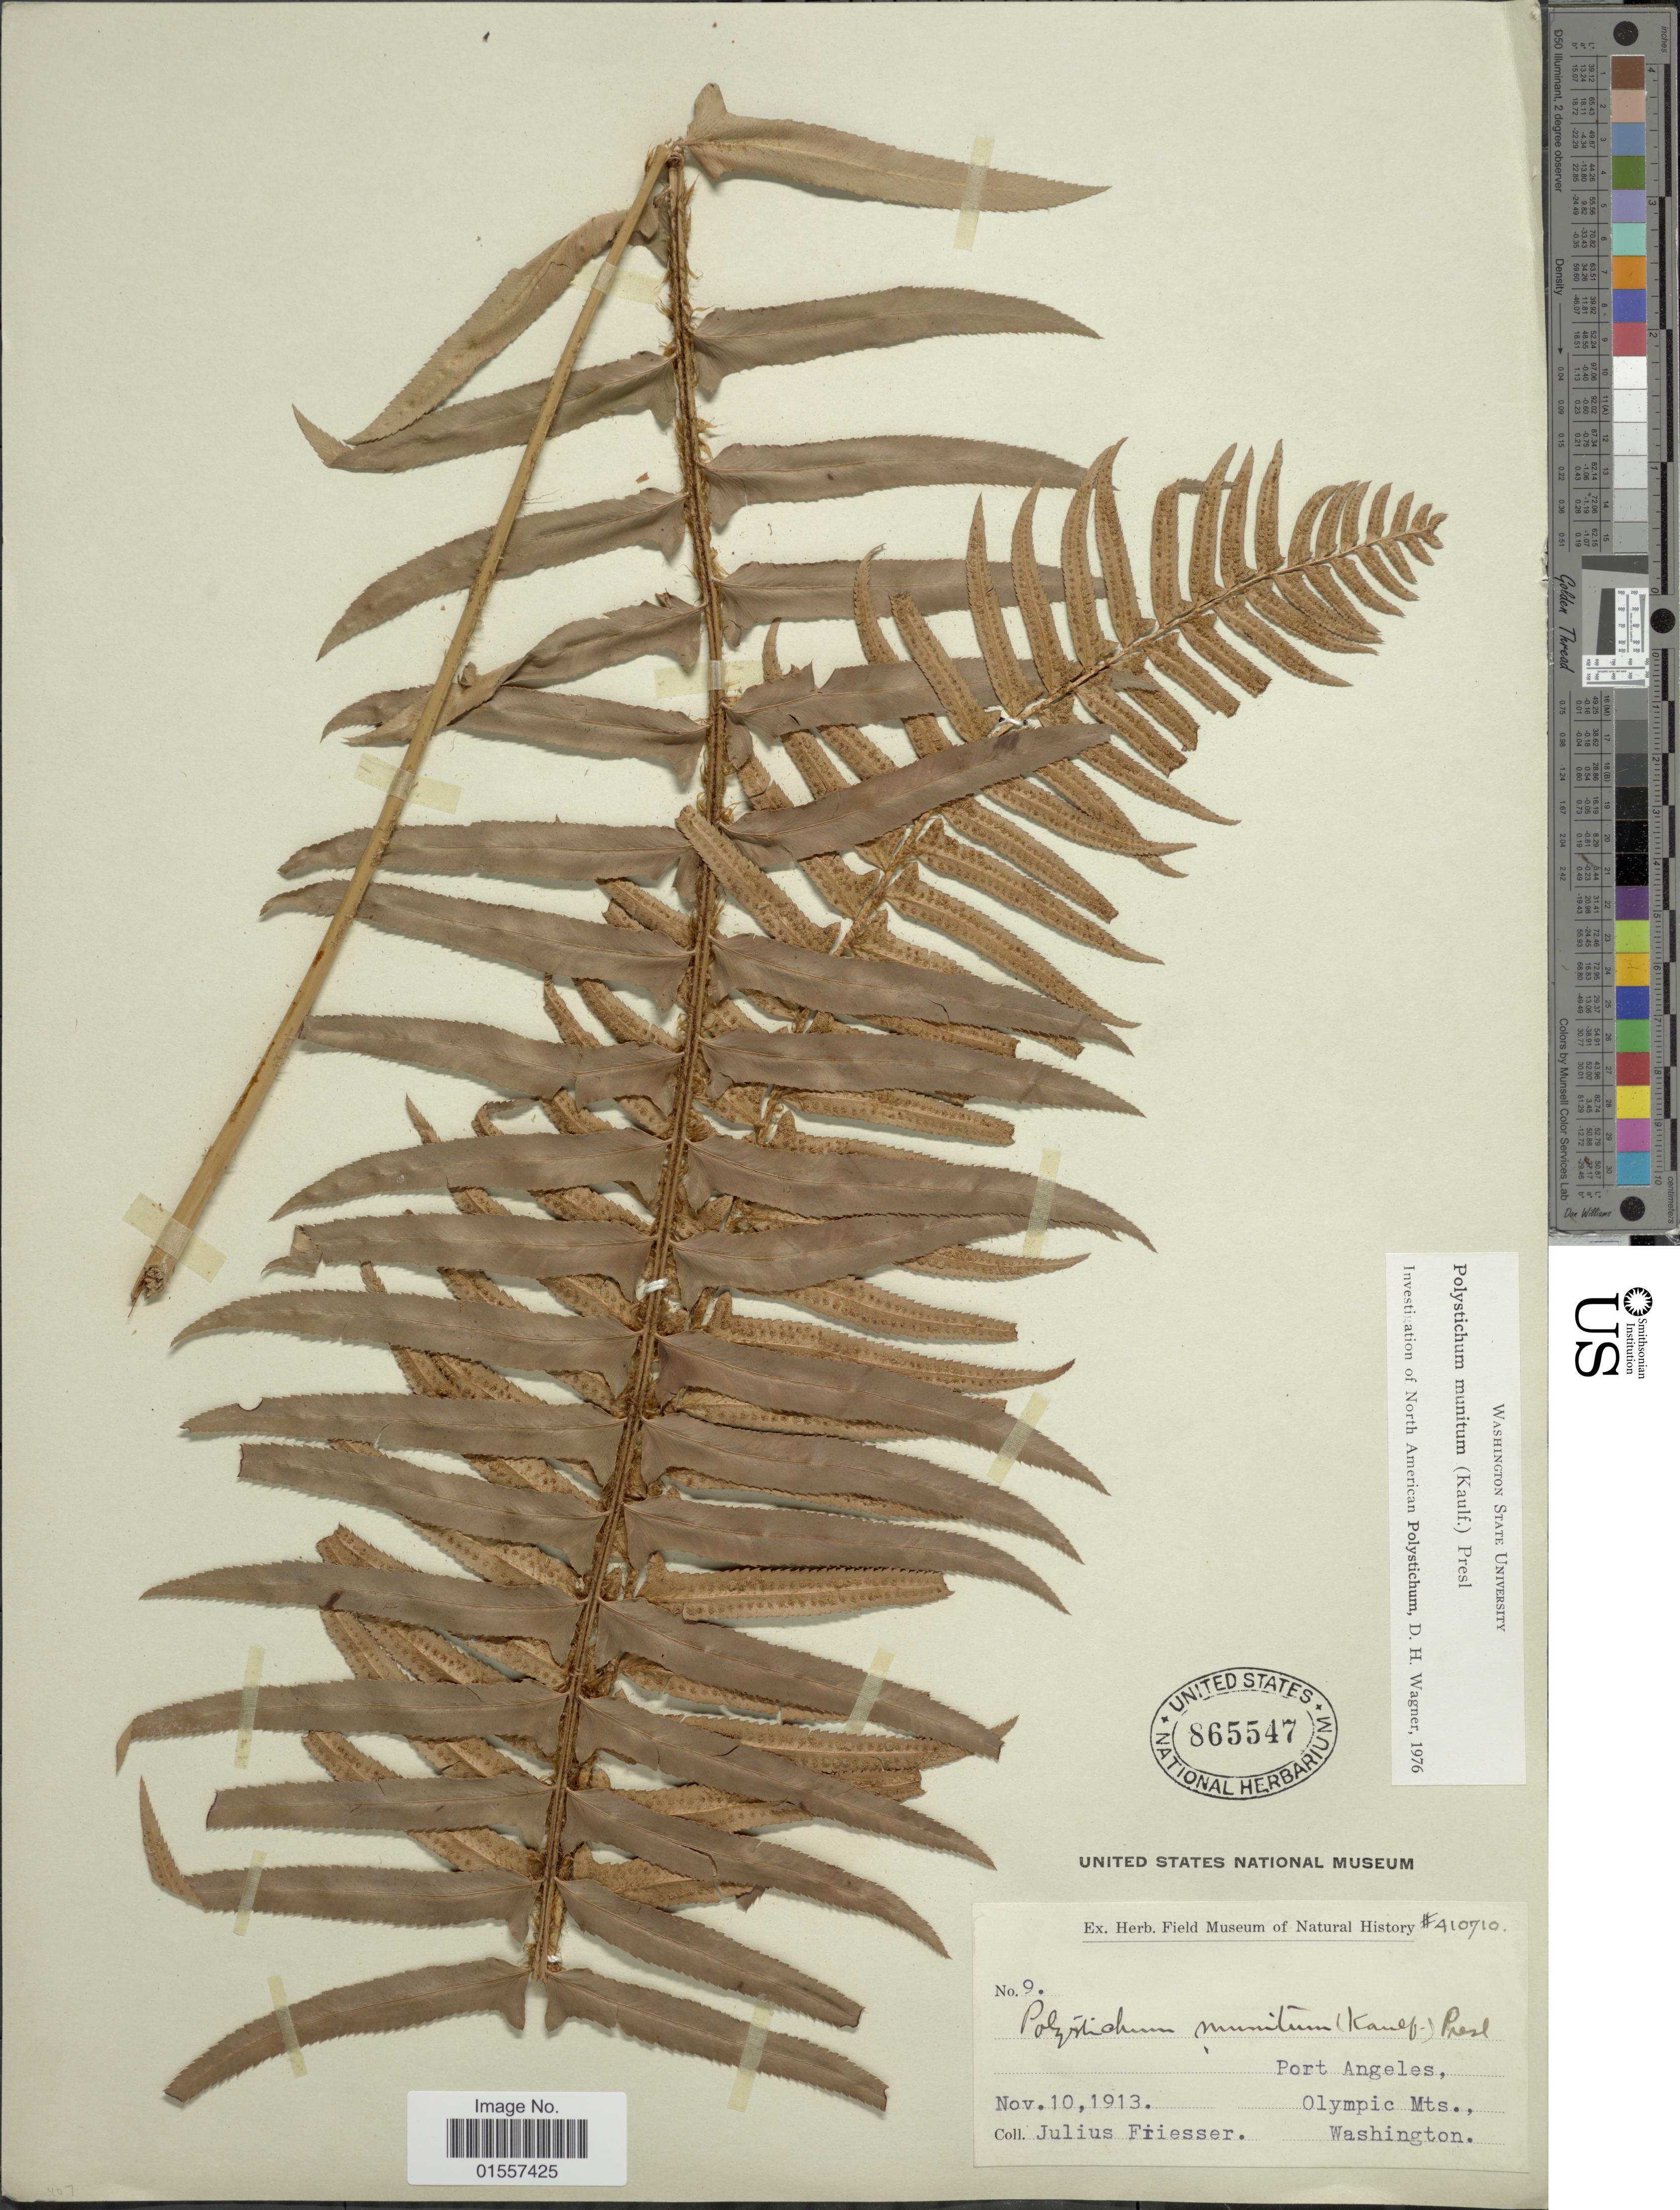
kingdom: Plantae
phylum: Tracheophyta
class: Polypodiopsida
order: Polypodiales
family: Dryopteridaceae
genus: Polystichum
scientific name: Polystichum munitum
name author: (Kaulf.) C. Presl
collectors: J. Friesser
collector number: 9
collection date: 1913-11-10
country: United States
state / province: Washington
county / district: Clallam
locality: Port Angeles, Olympic Mts., Washington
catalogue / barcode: US 865547